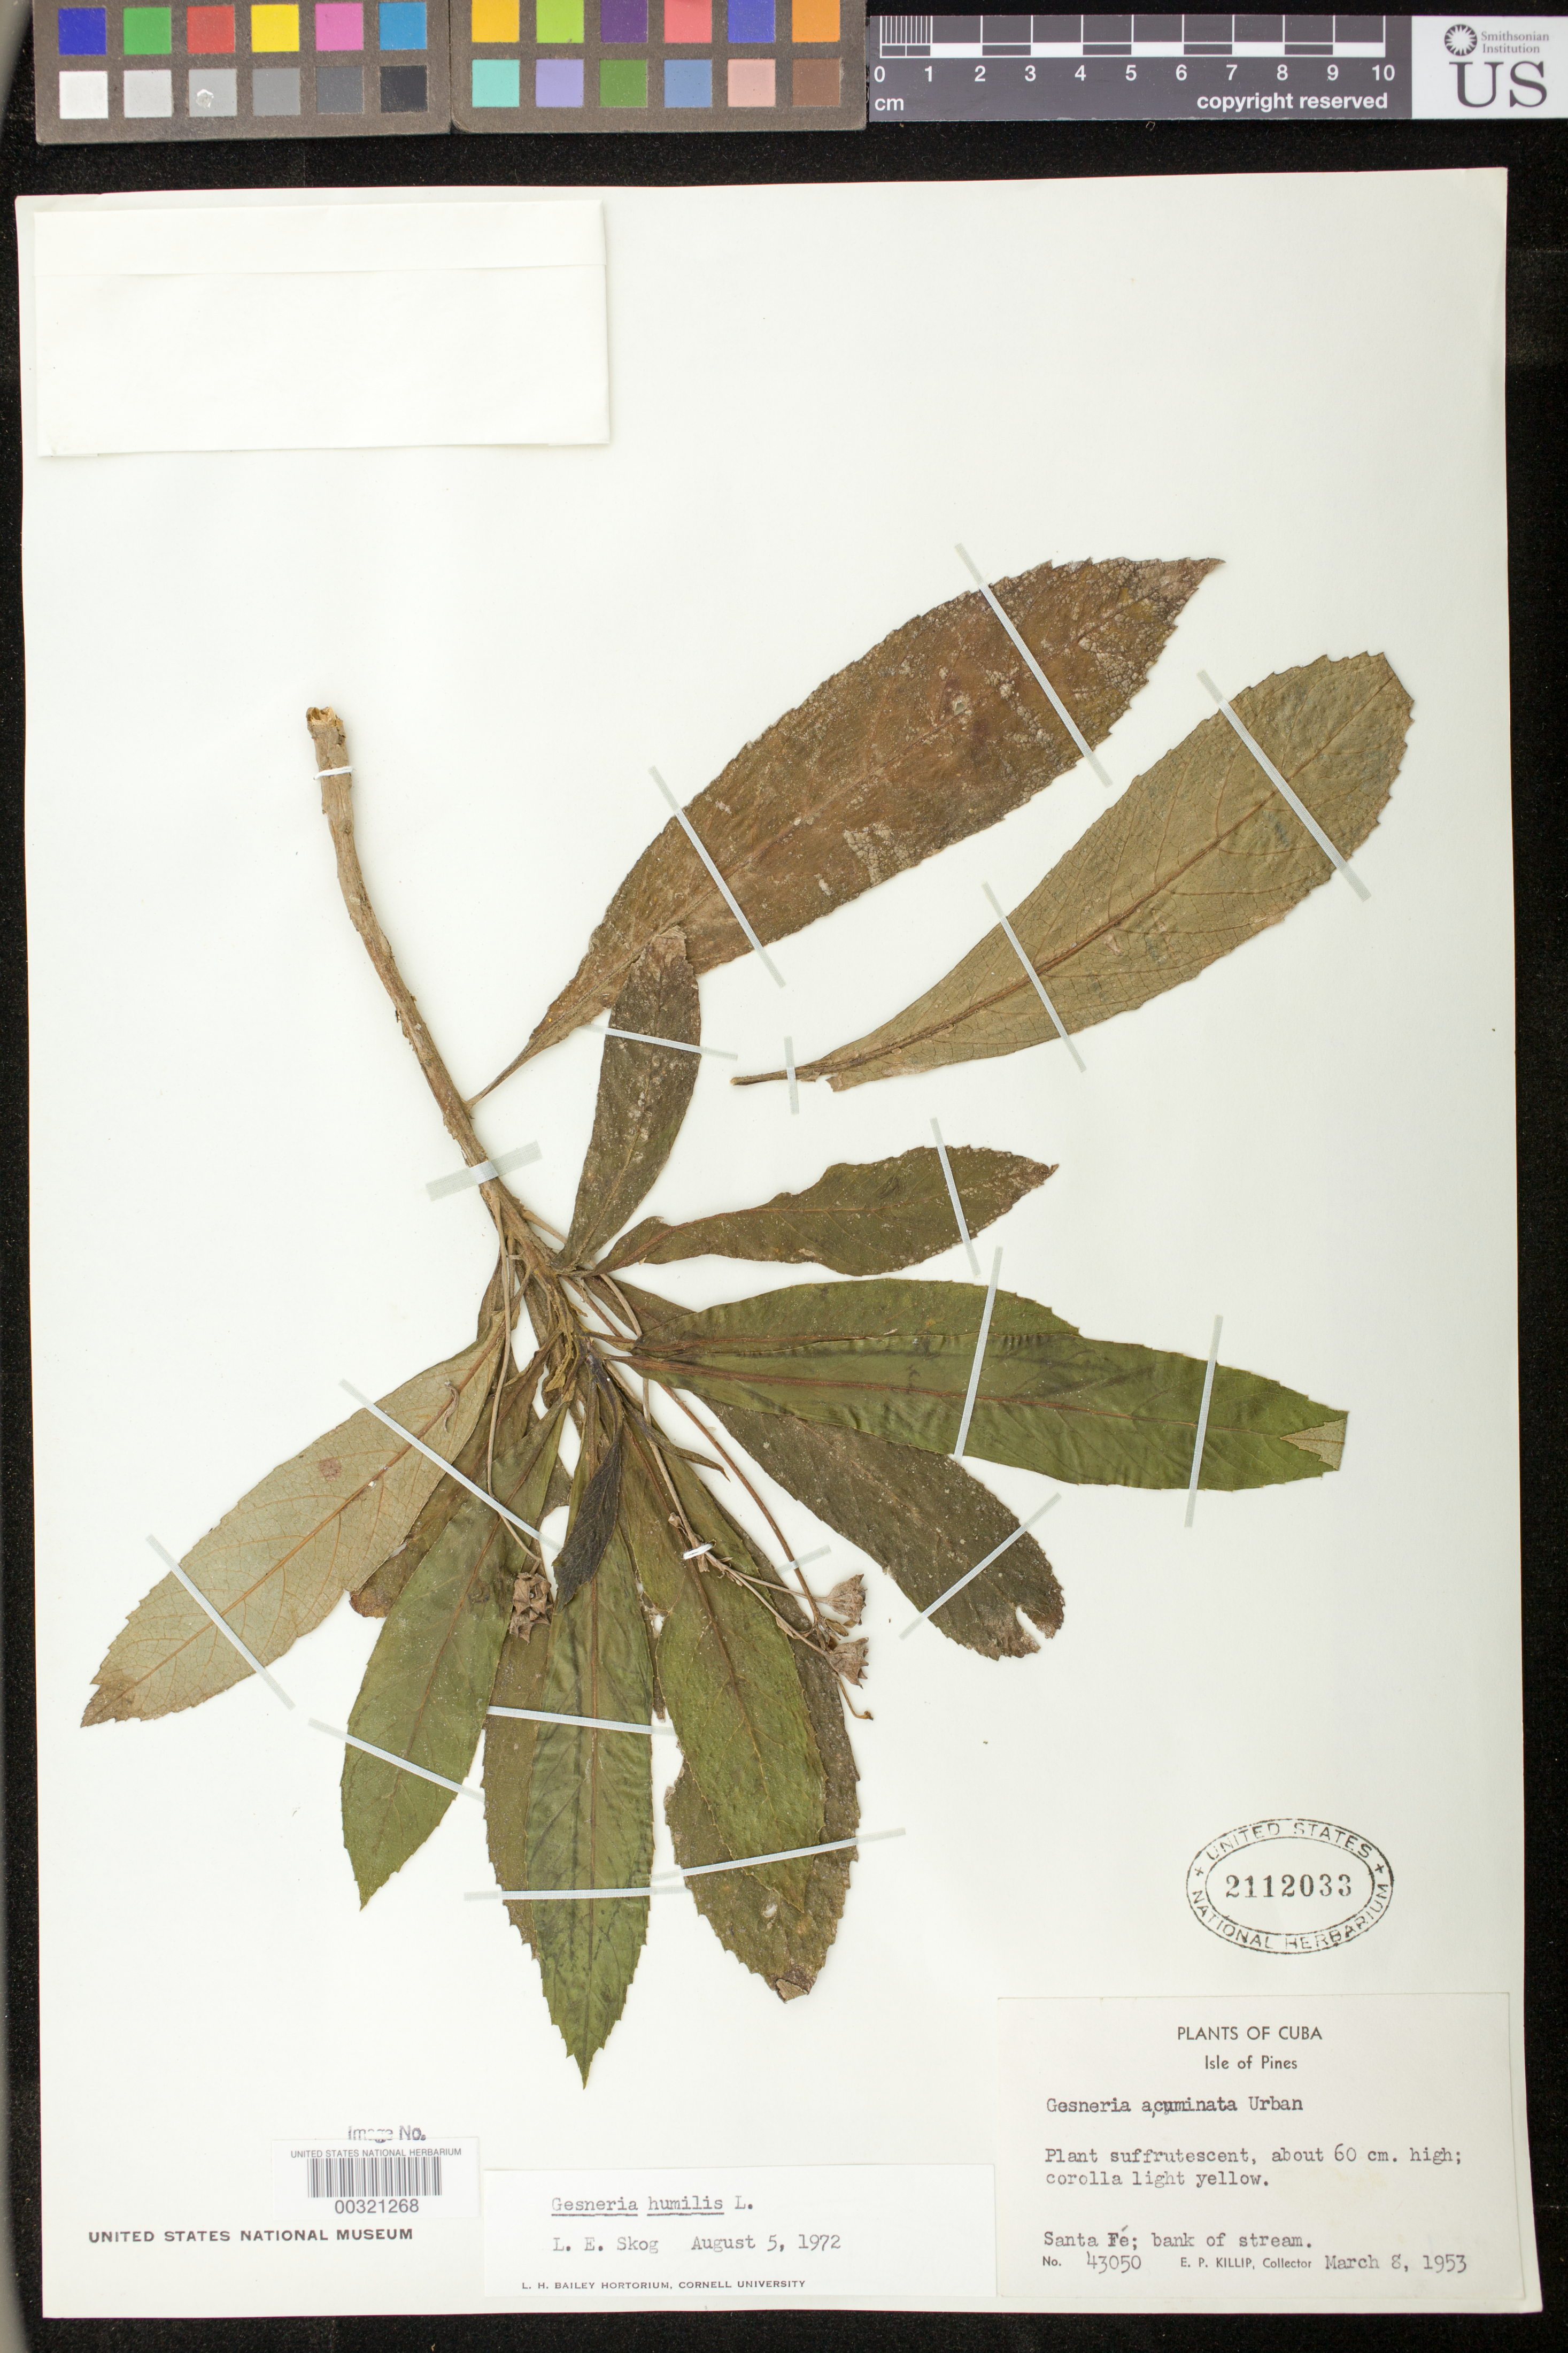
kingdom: Plantae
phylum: Tracheophyta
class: Magnoliopsida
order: Lamiales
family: Gesneriaceae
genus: Gesneria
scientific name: Gesneria humilis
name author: L.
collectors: E. P. Killip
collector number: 43050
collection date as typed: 08 Mar 1953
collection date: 1953-03-08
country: Cuba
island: Isla de la Juventud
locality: Isla de Pinos, Santa Fe, Isle of Pines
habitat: Bank of stream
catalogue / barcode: US 2112033